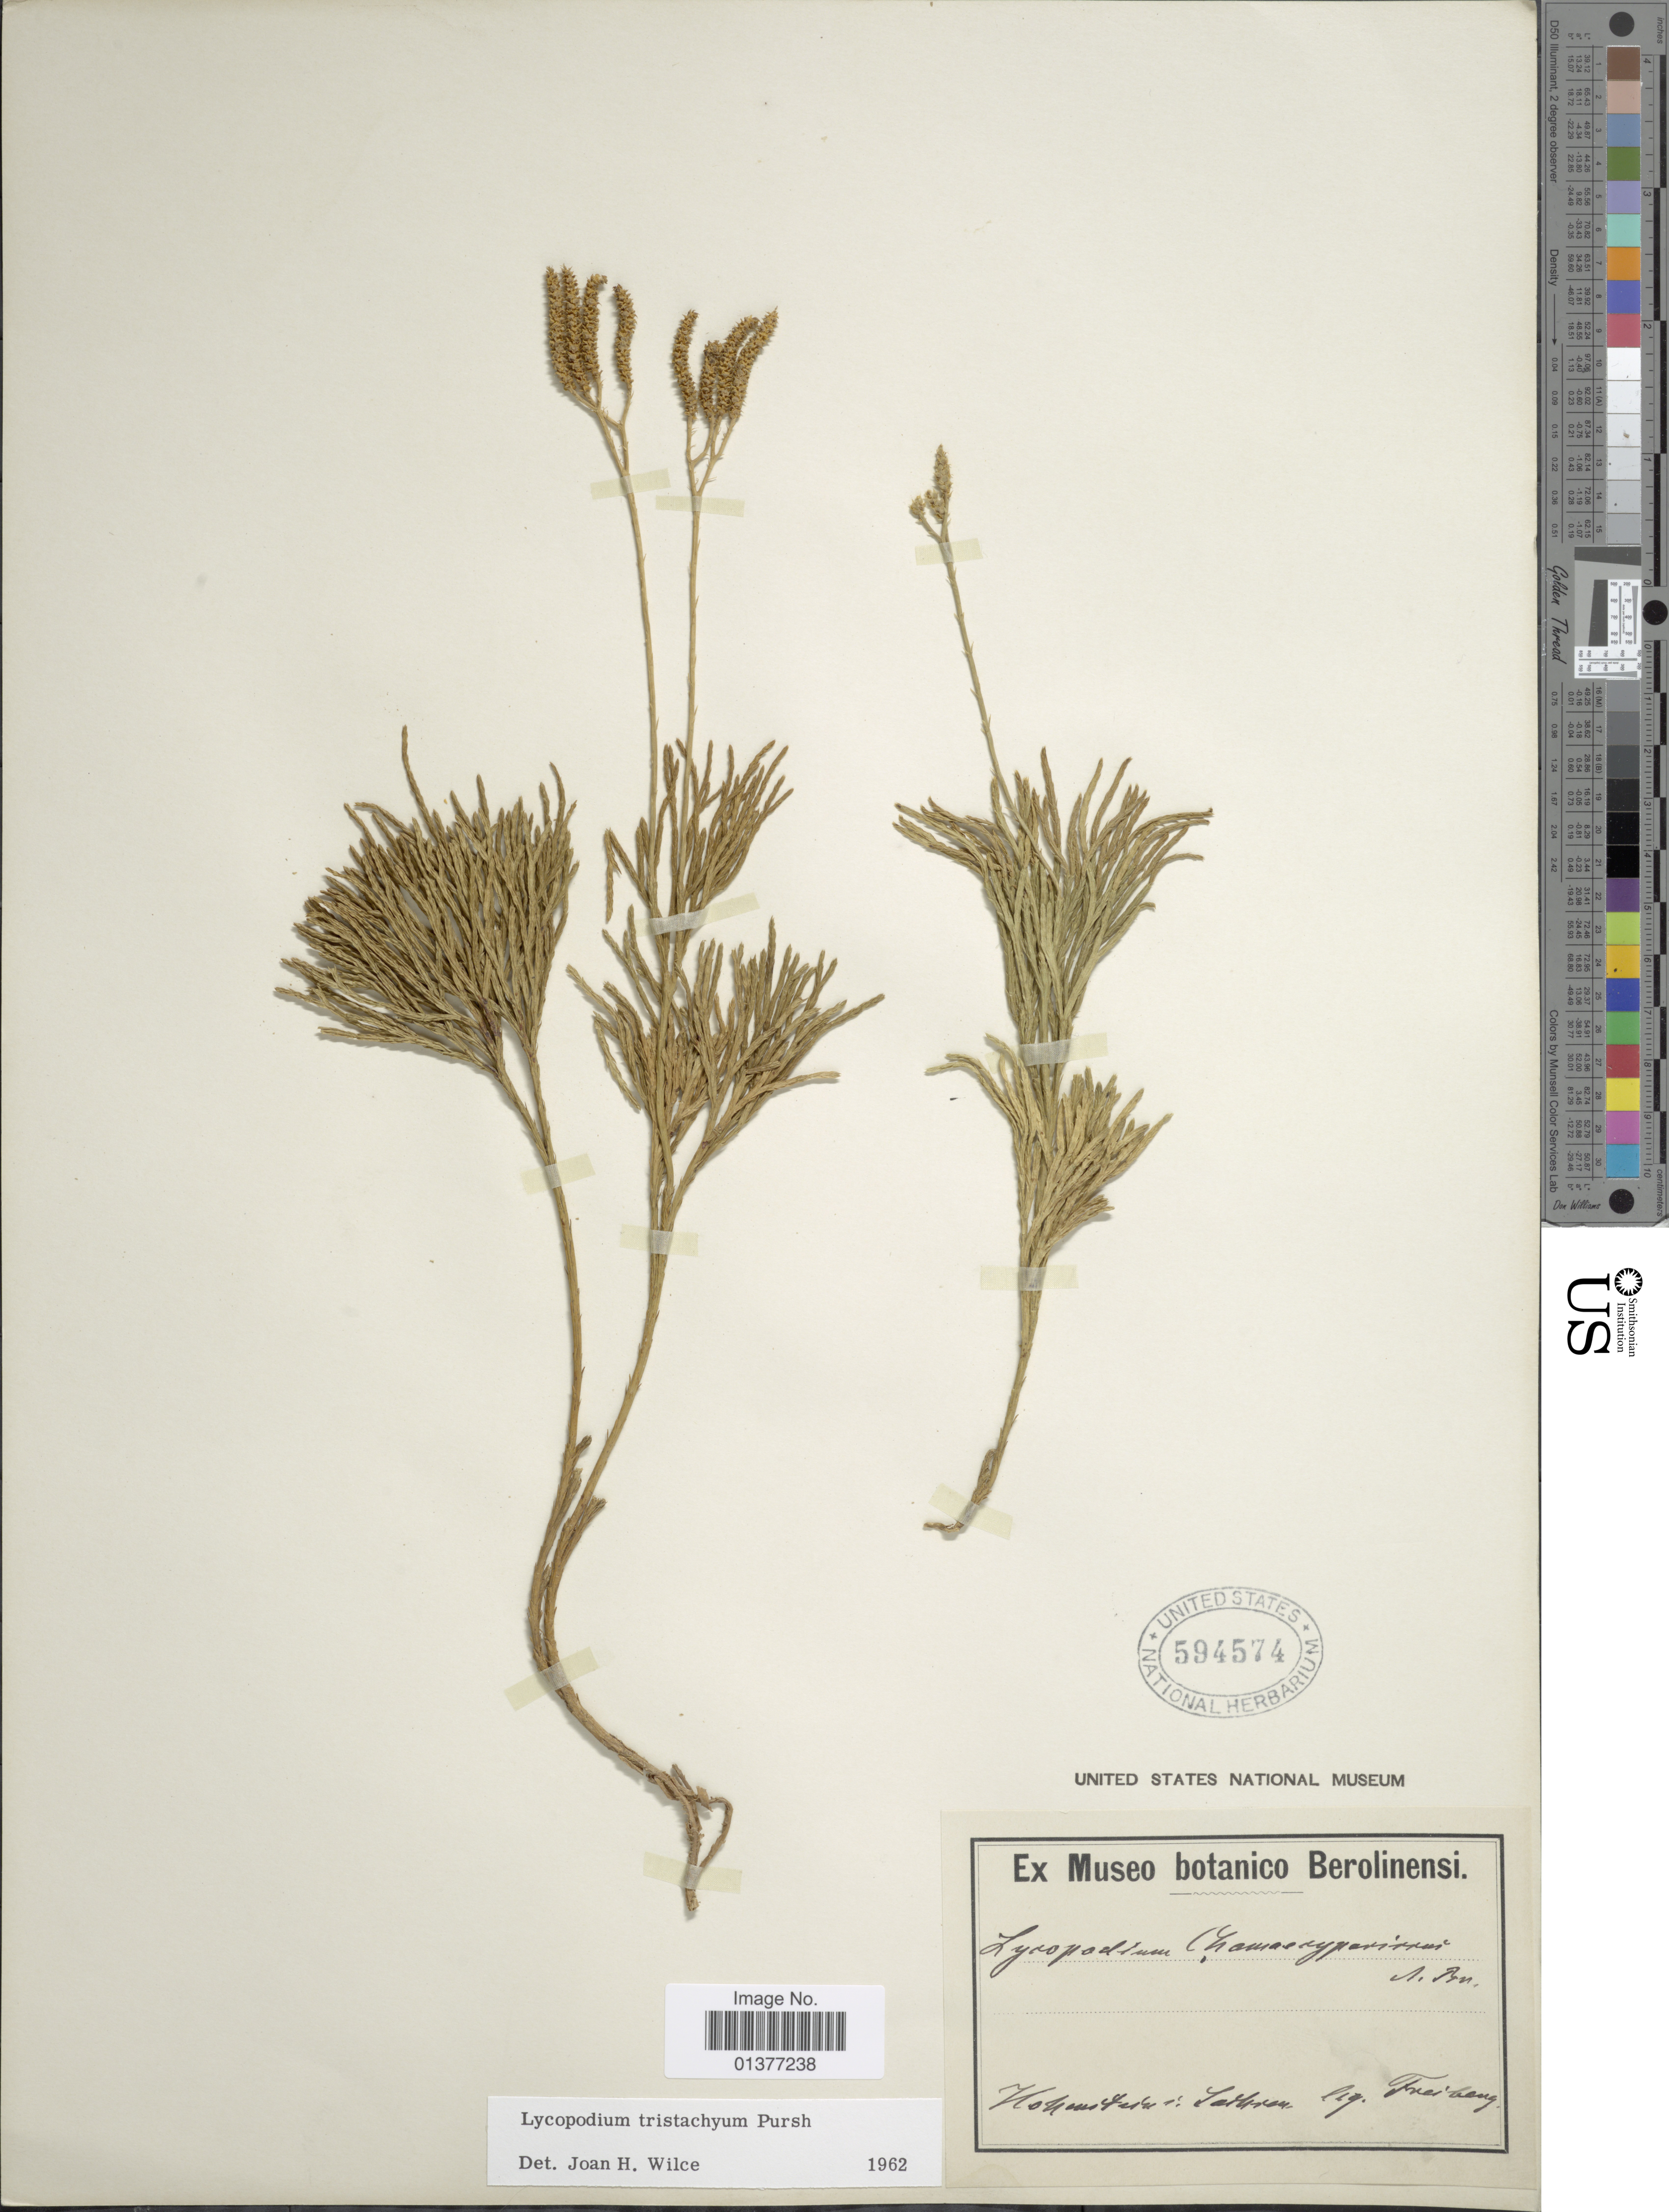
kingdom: Plantae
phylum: Tracheophyta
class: Lycopodiopsida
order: Lycopodiales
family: Lycopodiaceae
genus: Diphasiastrum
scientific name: Diphasiastrum tristachyum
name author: (Pursh) Holub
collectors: -. Freiberg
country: Germany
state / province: Sachsen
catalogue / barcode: US 594574